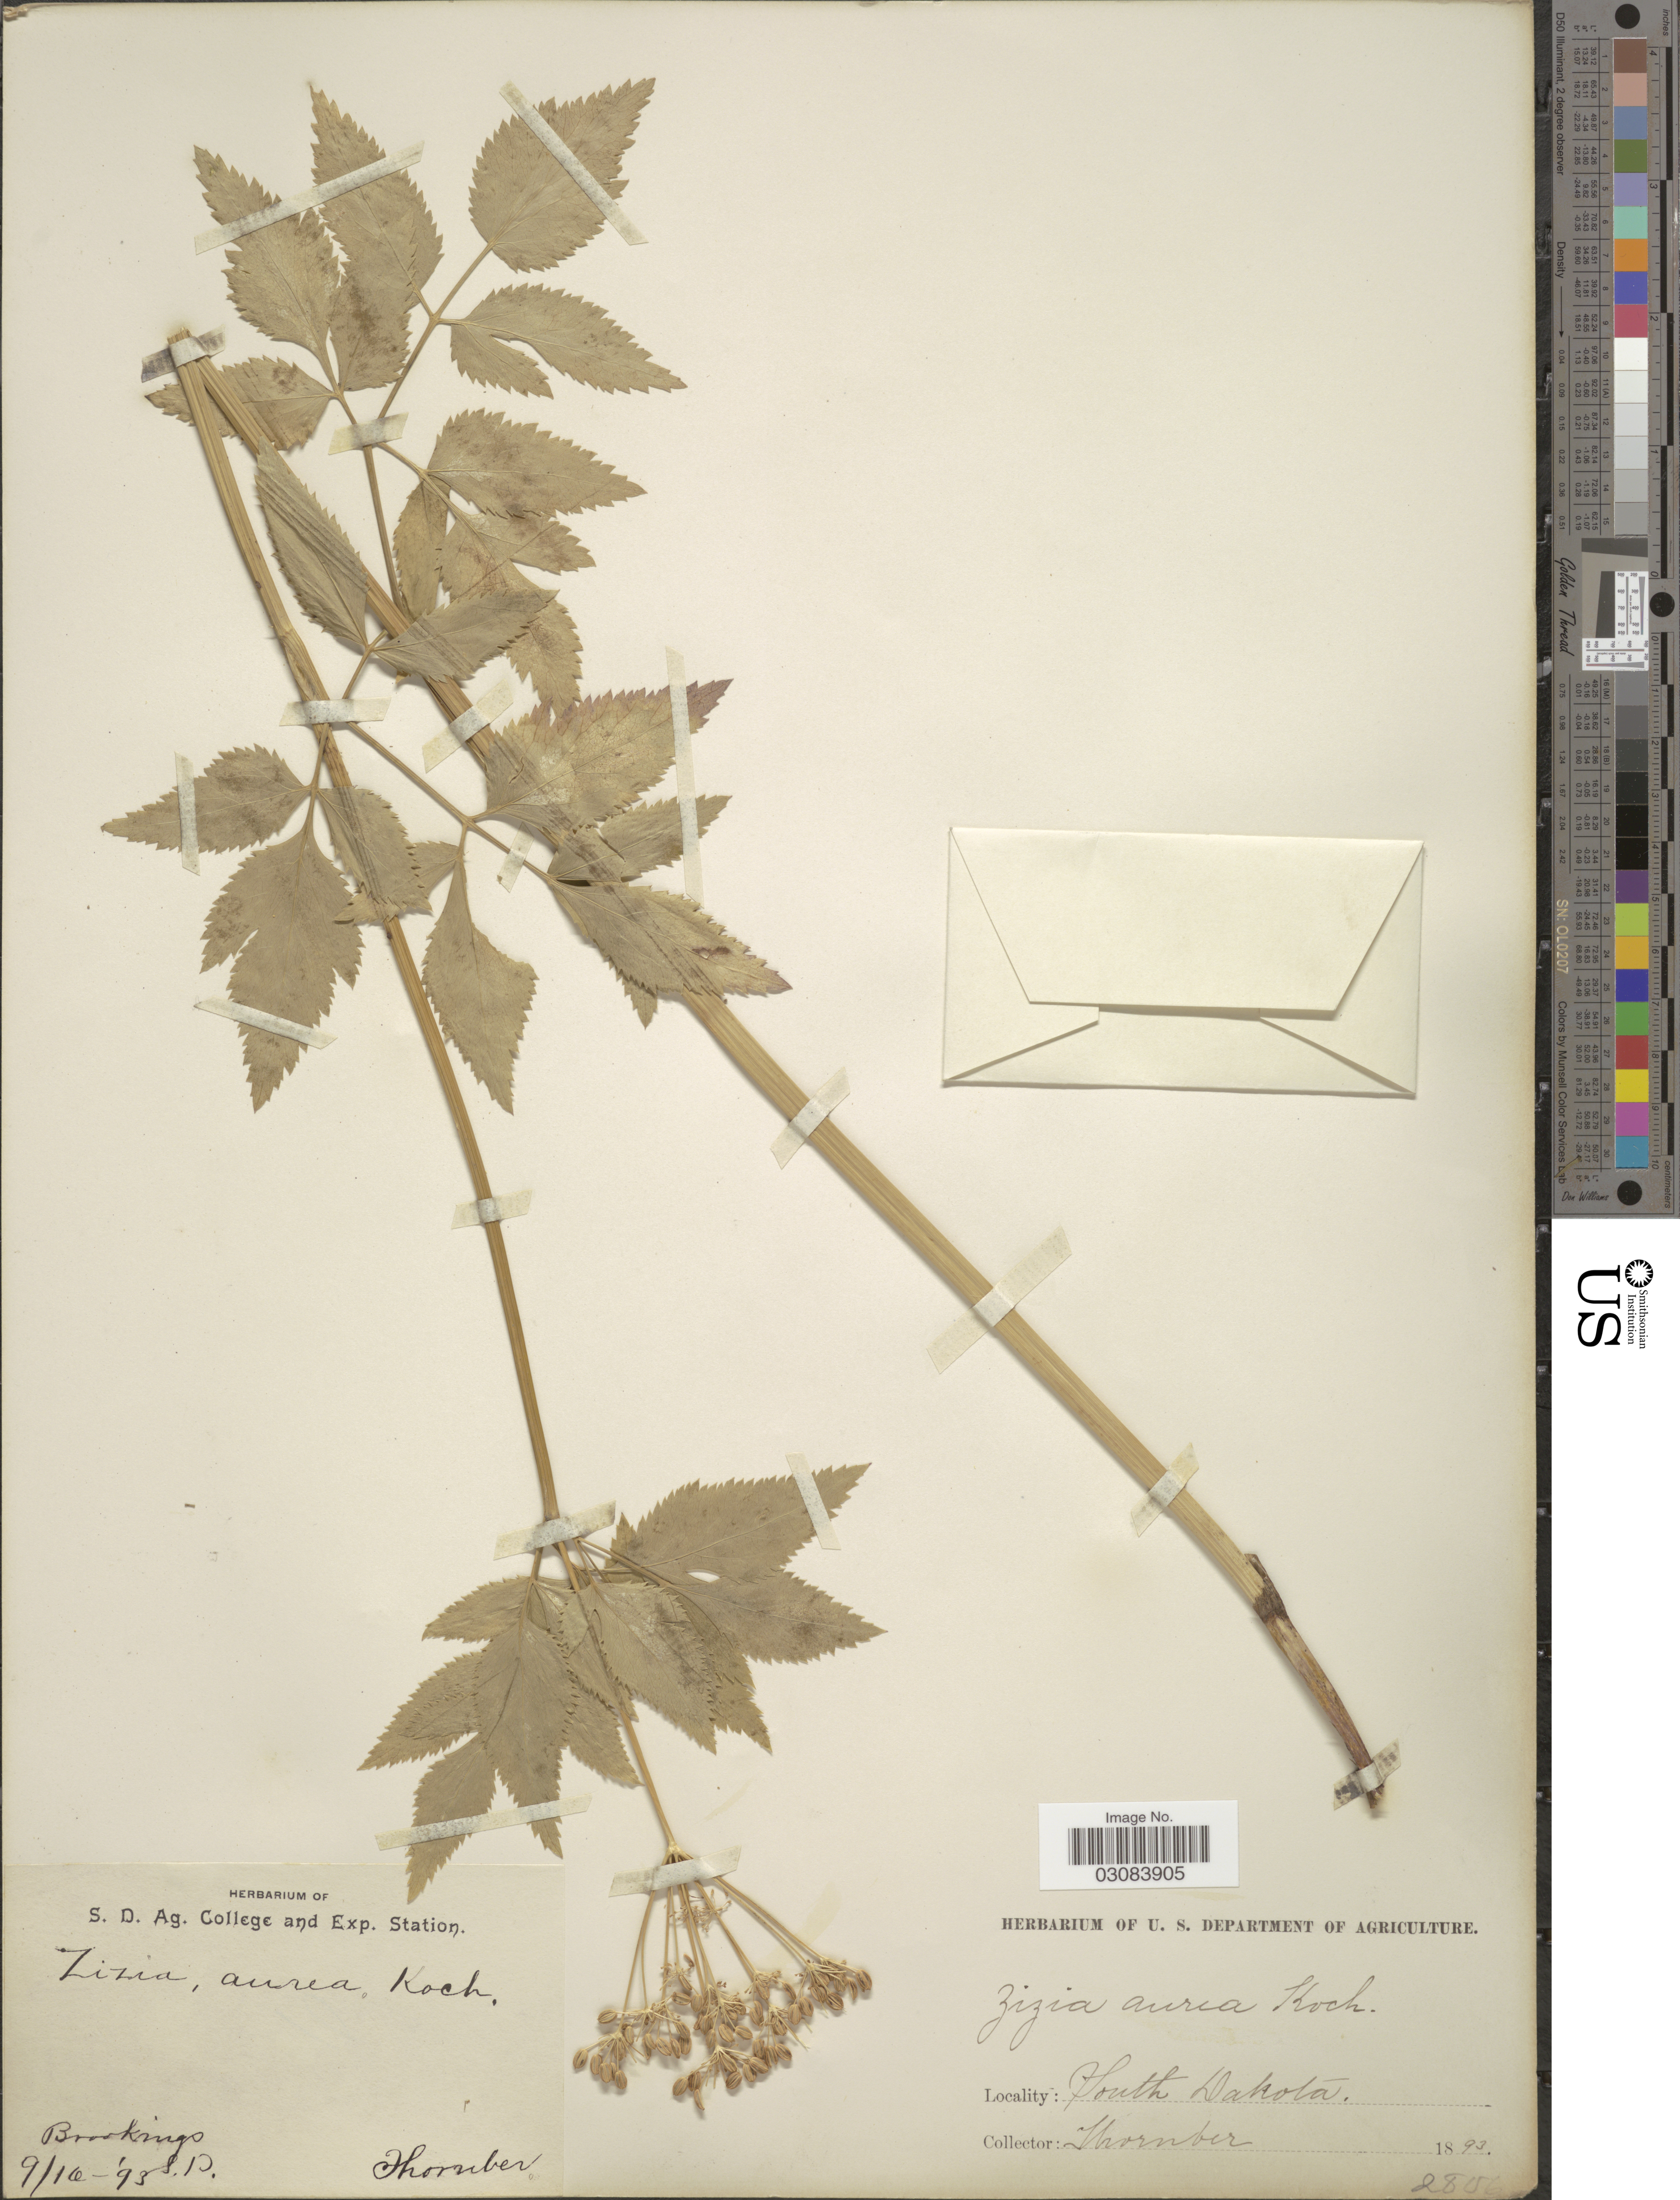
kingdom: Plantae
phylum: Tracheophyta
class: Magnoliopsida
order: Apiales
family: Apiaceae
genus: Zizia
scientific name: Zizia aurea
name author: (L.) Koch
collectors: -. Thornber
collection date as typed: Transcribed d/m/y: 10/9/93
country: United States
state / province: South Dakota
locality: Brookings.